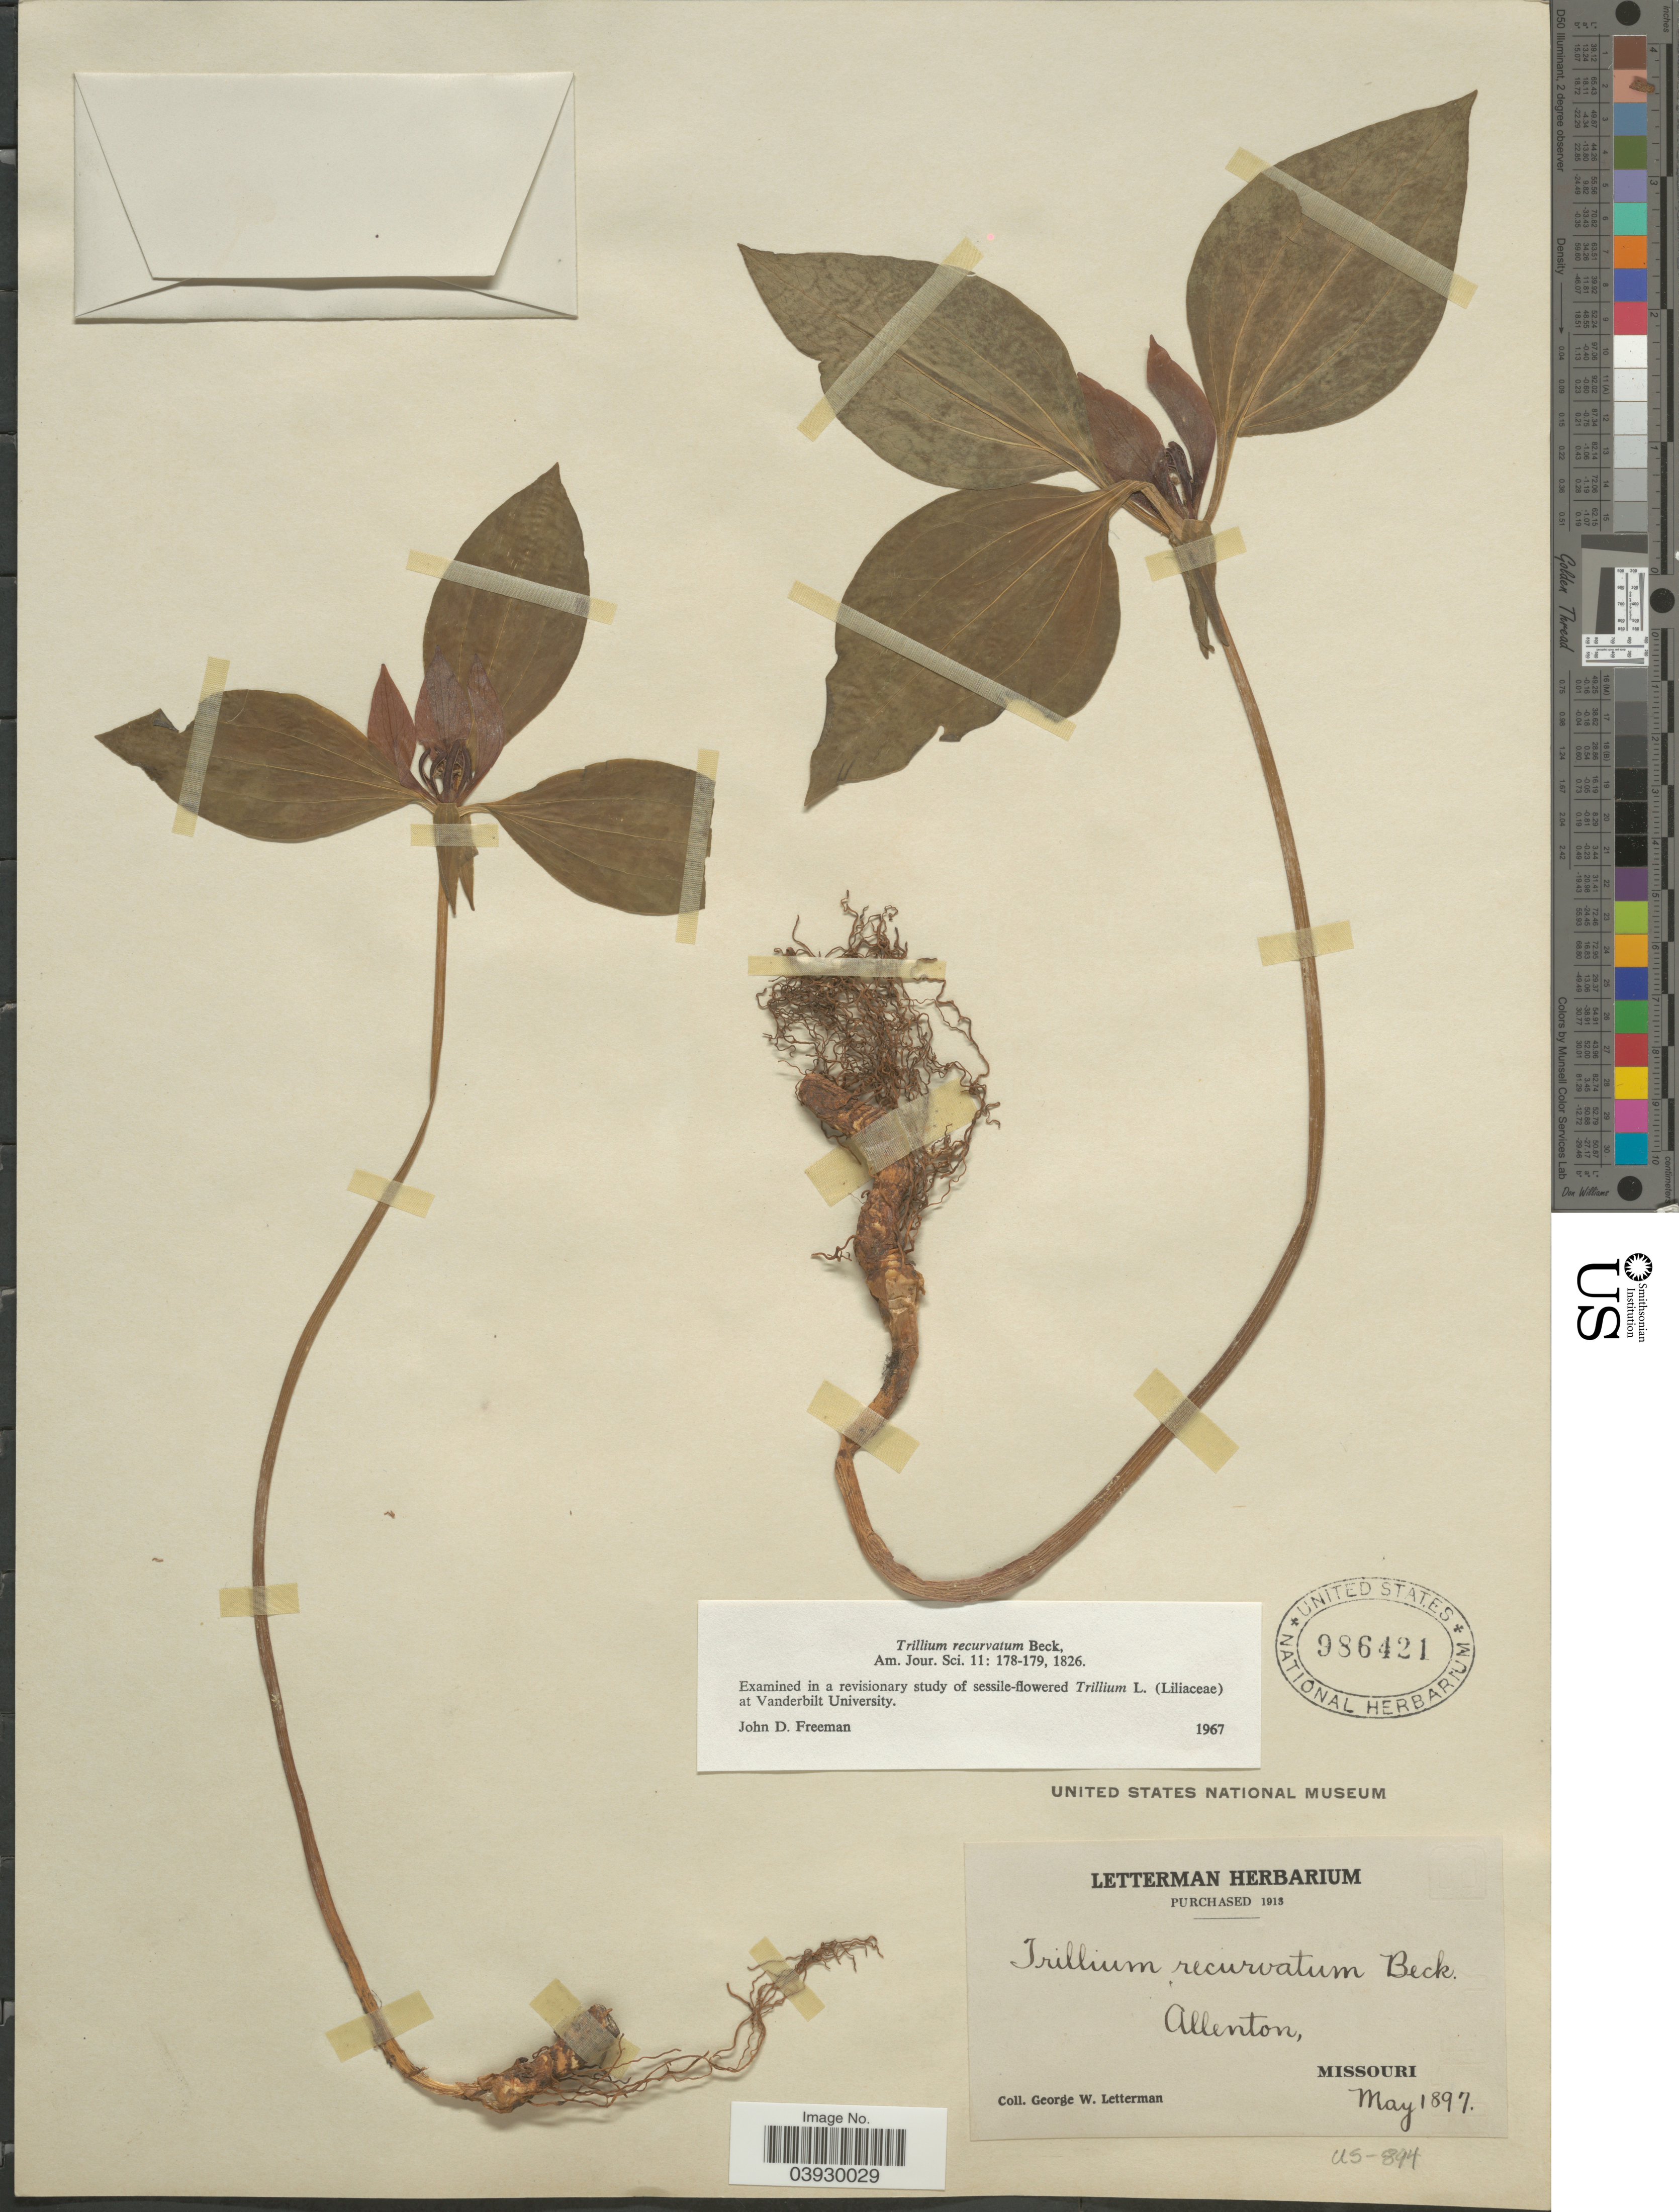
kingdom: Plantae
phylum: Tracheophyta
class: Liliopsida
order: Liliales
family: Melanthiaceae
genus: Trillium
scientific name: Trillium recurvatum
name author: L.C. Beck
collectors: G. W. Letterman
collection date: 1897-05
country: United States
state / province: Missouri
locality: Allenton.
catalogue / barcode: US 986421